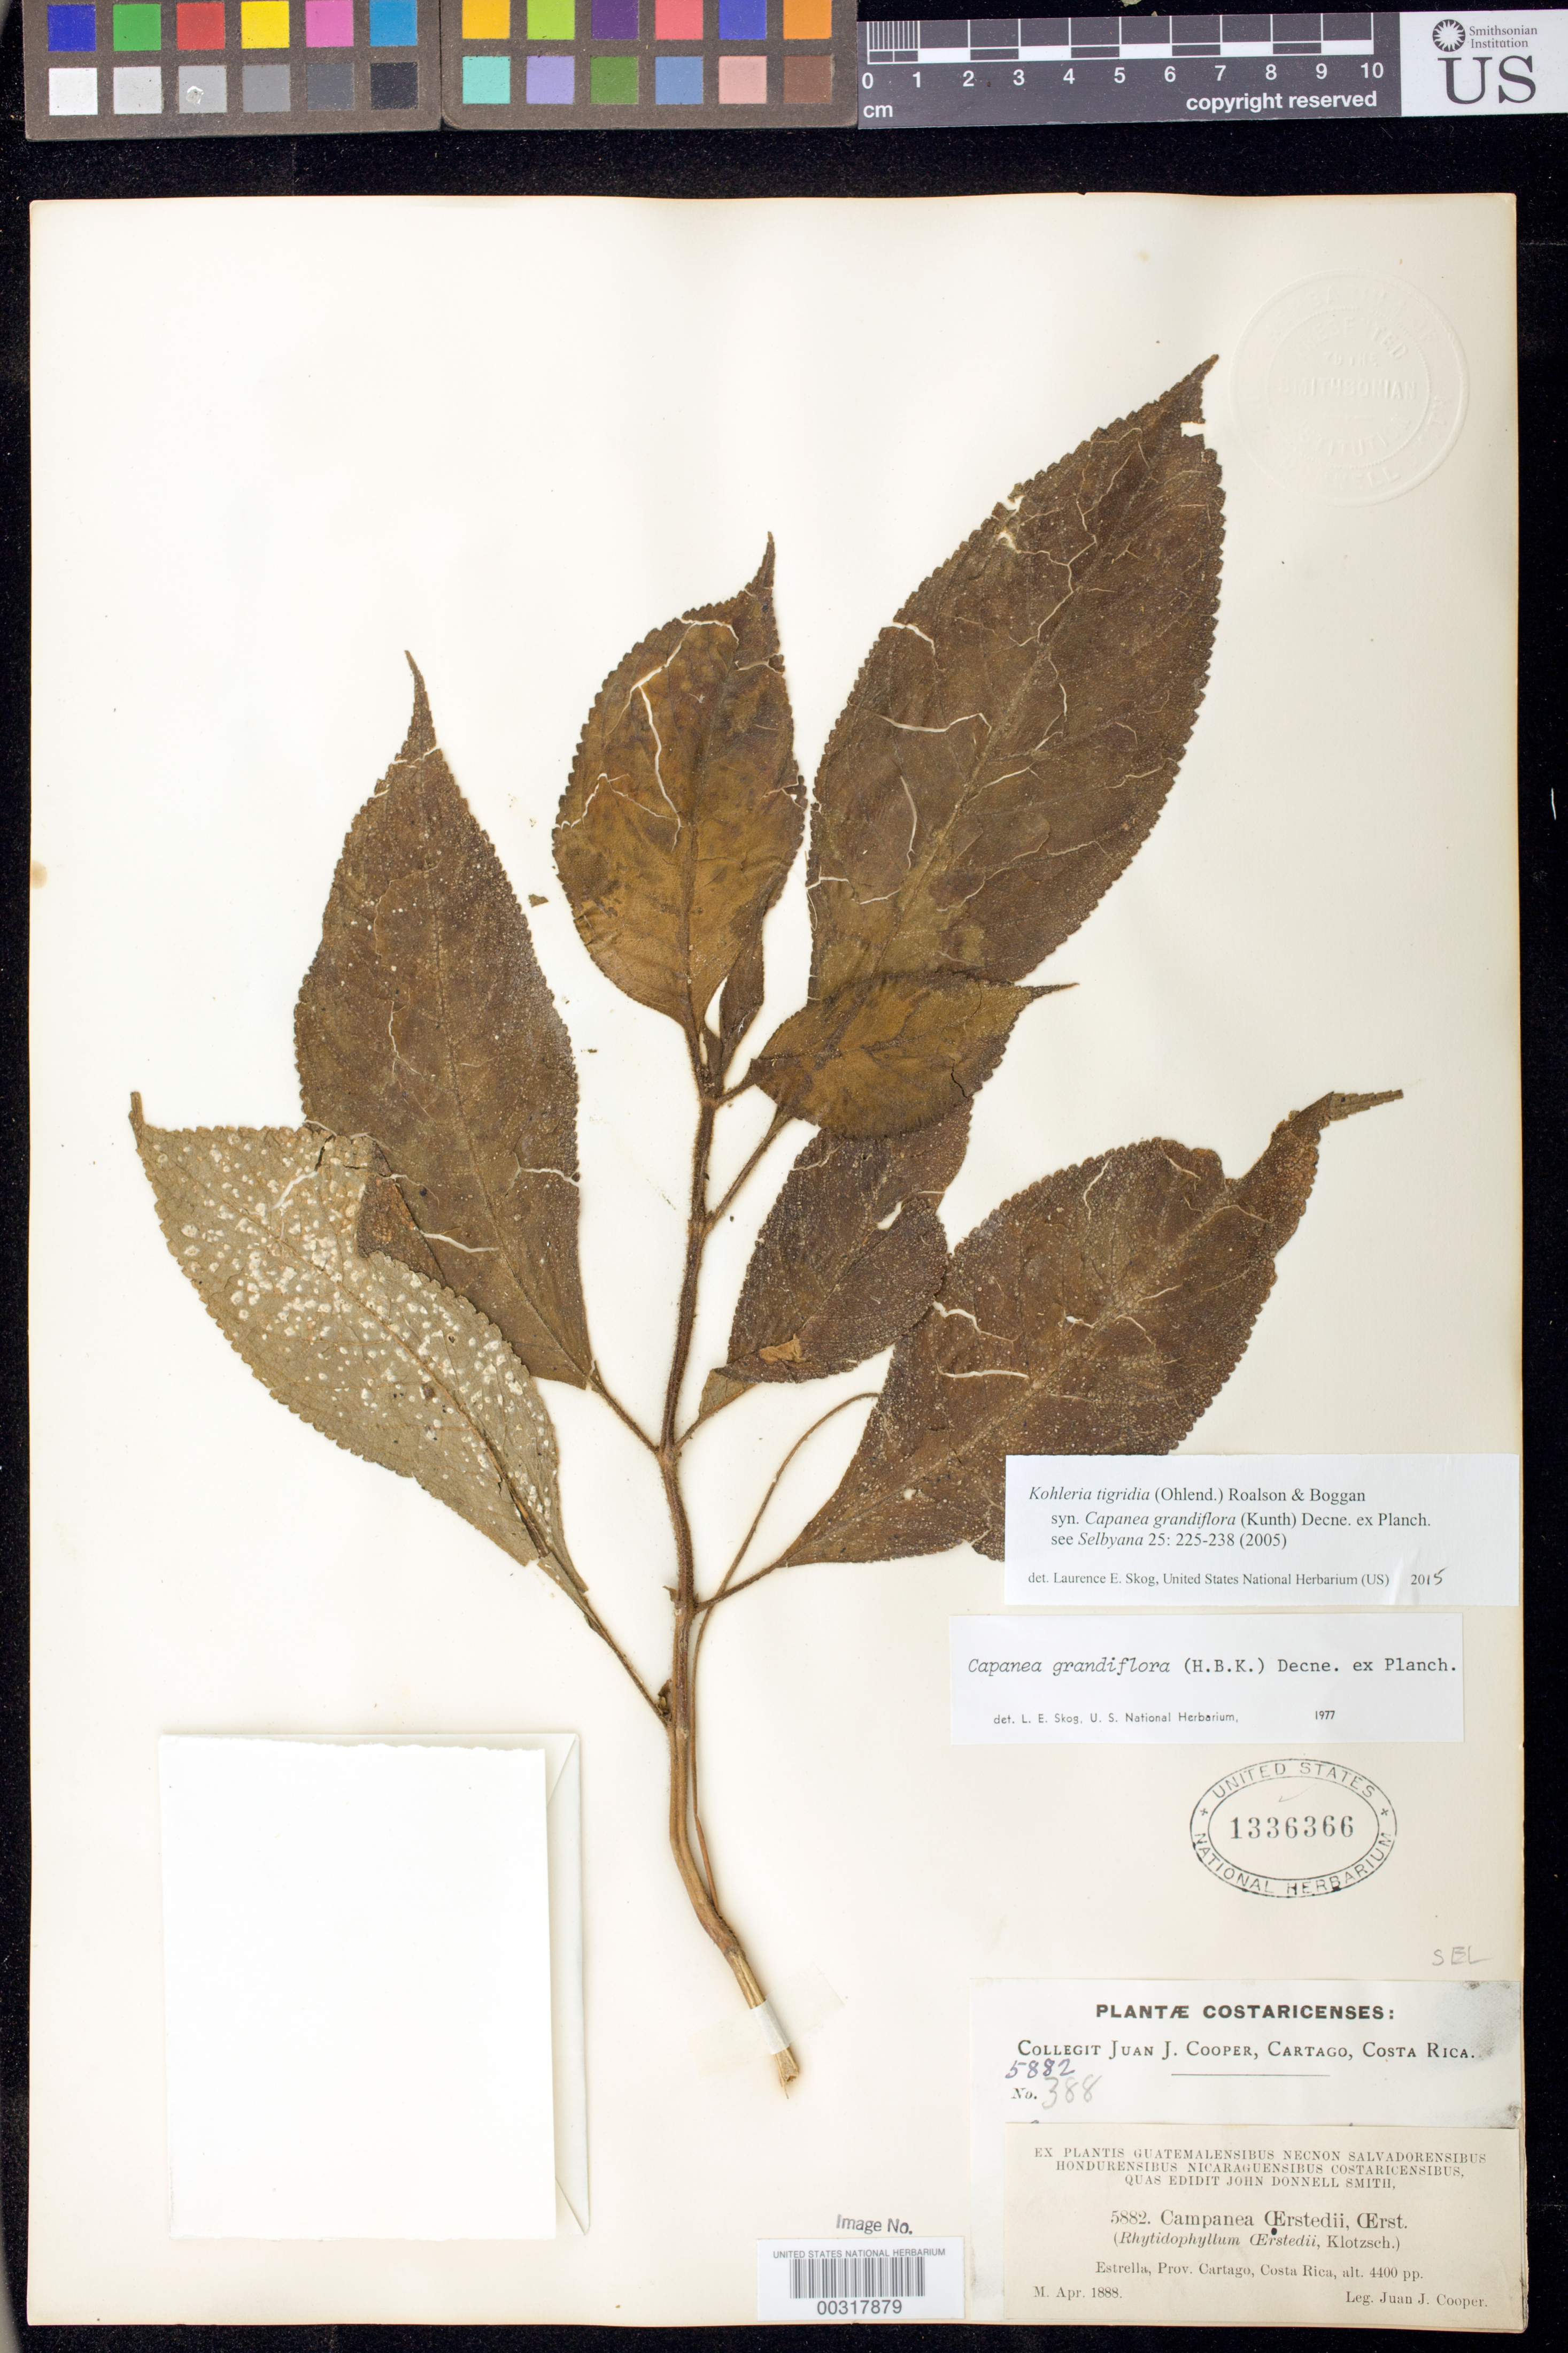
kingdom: Plantae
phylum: Tracheophyta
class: Magnoliopsida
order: Lamiales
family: Gesneriaceae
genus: Kohleria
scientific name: Kohleria tigridia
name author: (Ohlend.) Roalson & Boggan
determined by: Boggan, J. K.; Skog, L. E.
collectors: J. J. Cooper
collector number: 5882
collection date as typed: Apr 1888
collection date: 1888-04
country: Costa Rica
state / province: Cartago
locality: Estrella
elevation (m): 1341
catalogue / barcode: US 1336366